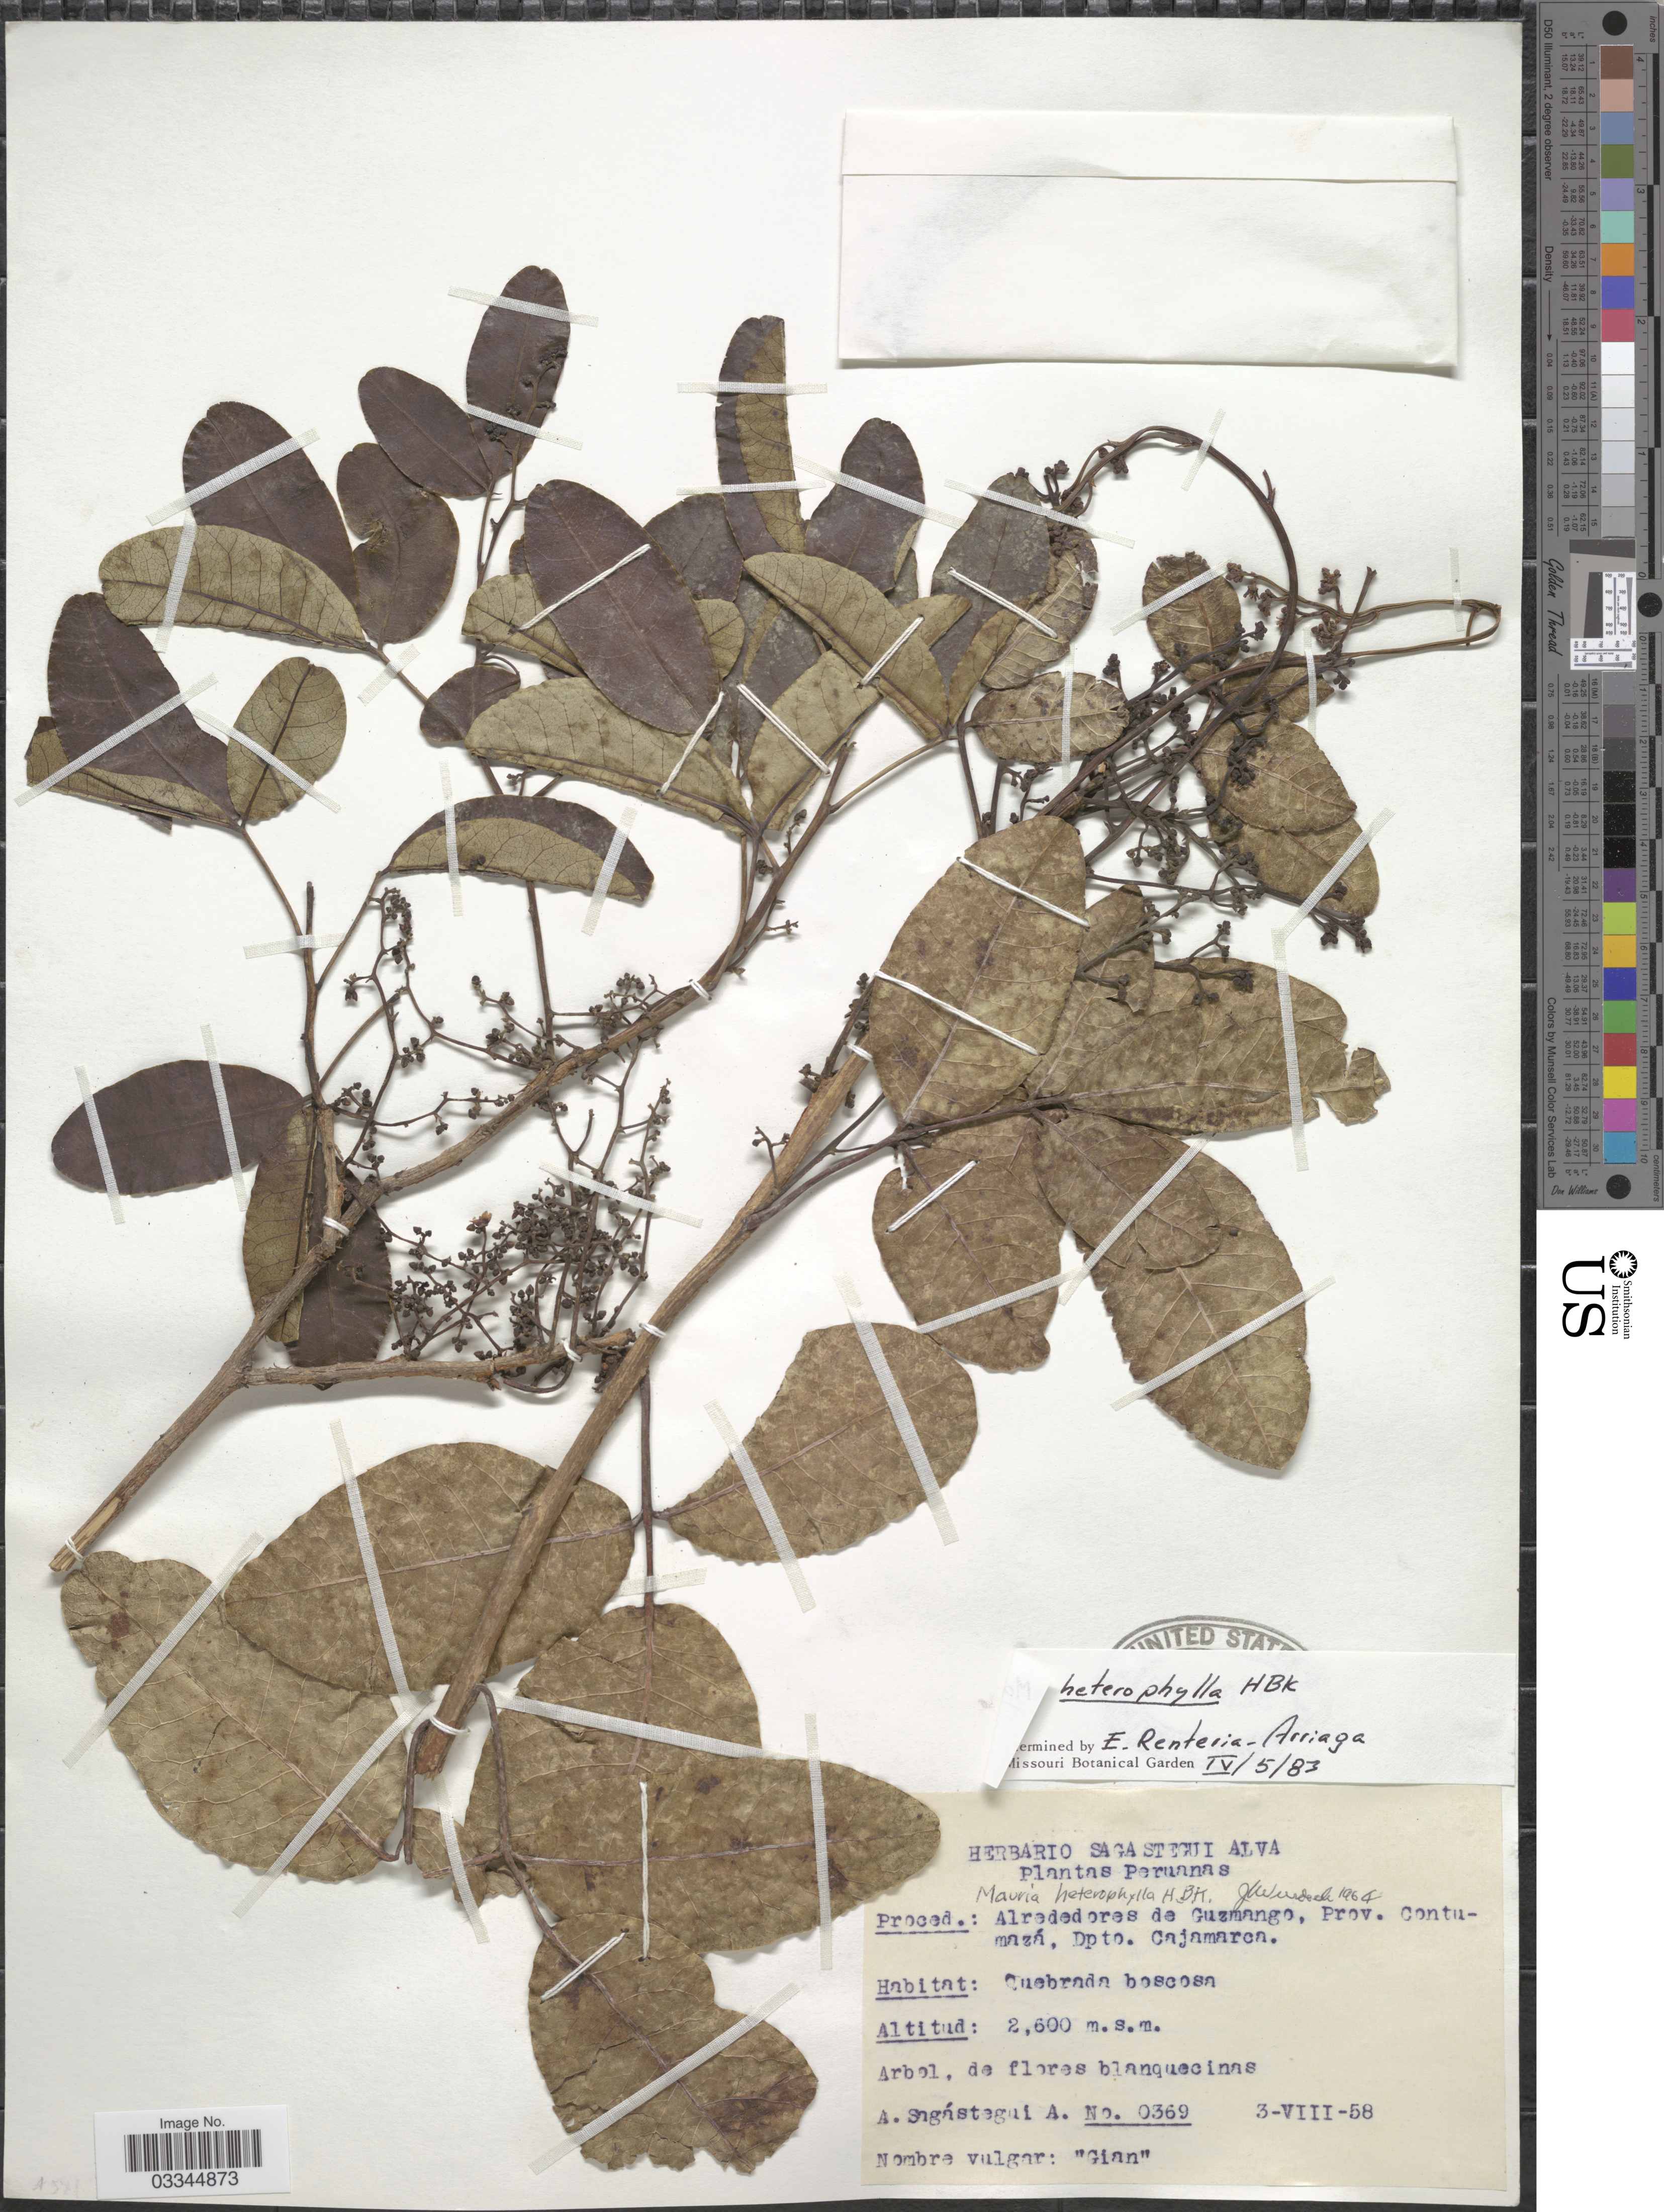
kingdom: Plantae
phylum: Tracheophyta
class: Magnoliopsida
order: Sapindales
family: Anacardiaceae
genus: Mauria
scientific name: Mauria heterophylla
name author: Kunth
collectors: A. Sagástegui A.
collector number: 0369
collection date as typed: Transcribed d/m/y: 3/8/58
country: Peru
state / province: Cajamarca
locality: Alrededores de Guzmango, Prov. Contumazá, Dpto. Cajamarca.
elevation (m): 2600